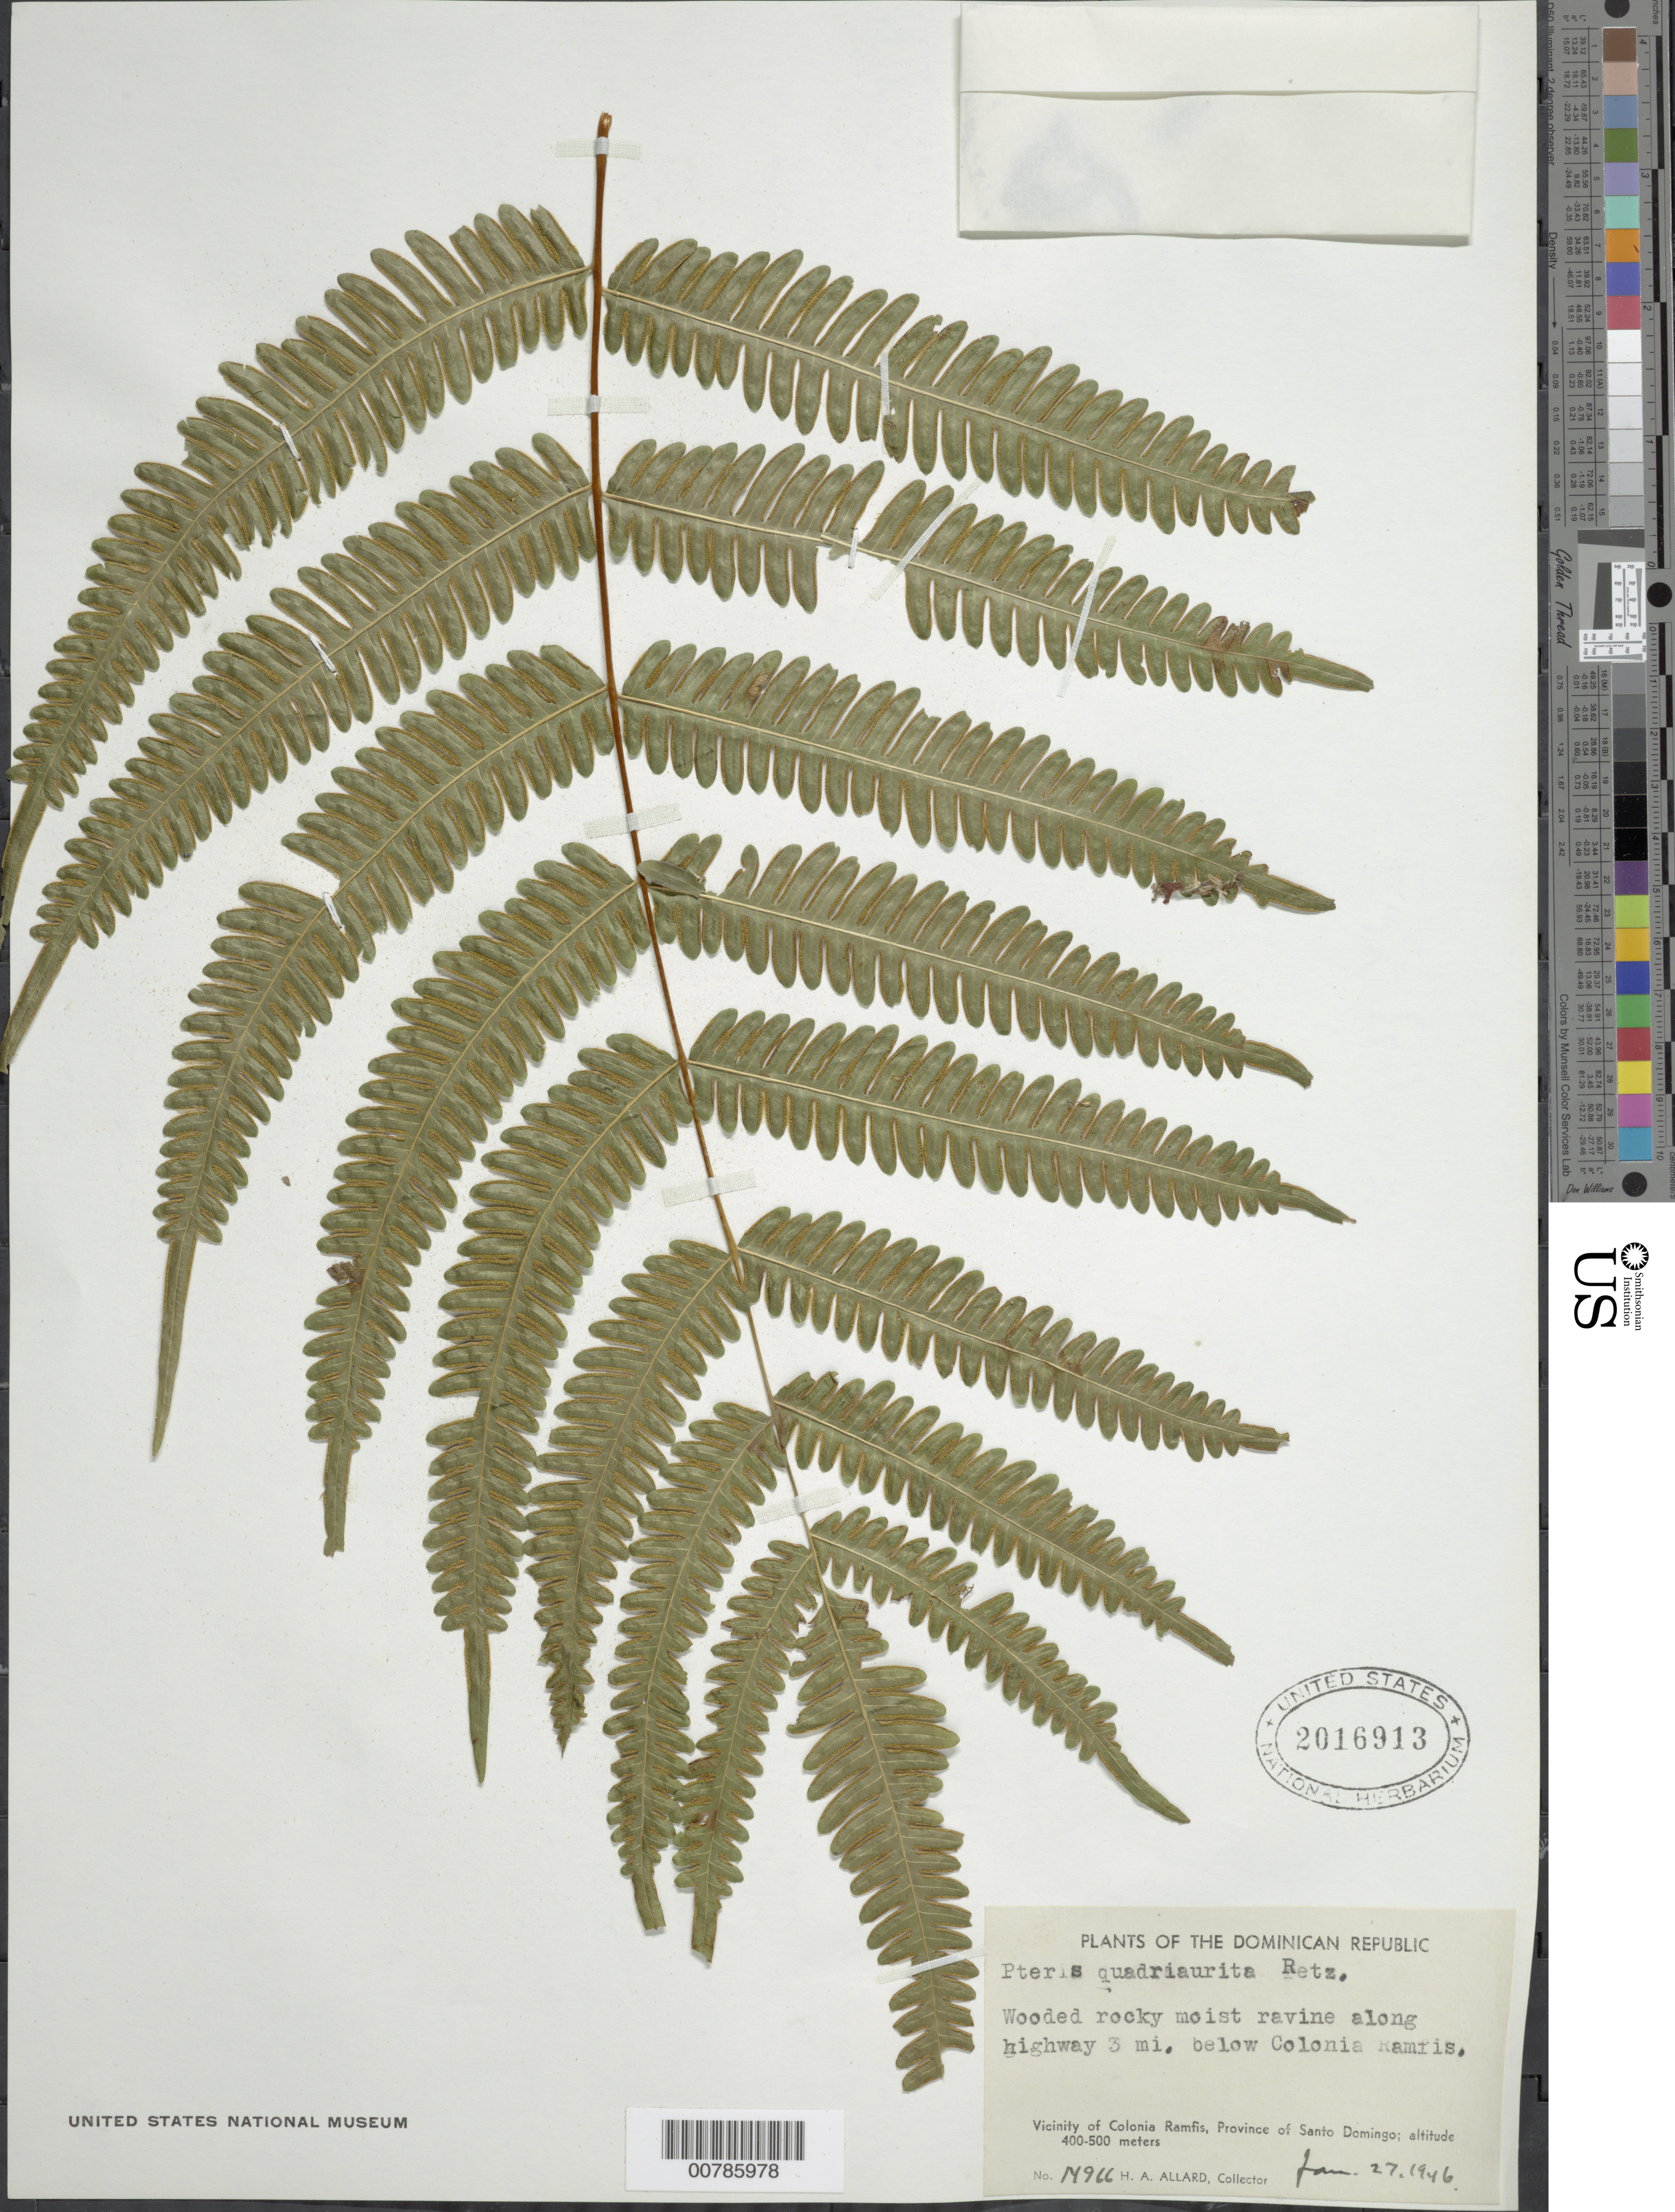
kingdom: Plantae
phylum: Tracheophyta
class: Polypodiopsida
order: Polypodiales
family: Pteridaceae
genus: Pteris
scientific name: Pteris quadriaurita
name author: Retz.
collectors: H. A. Allard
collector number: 14966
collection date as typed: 27 Jan 1946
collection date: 1946-01-27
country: Dominican Republic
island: Hispaniola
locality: Prov. Santo Domingo, Colonia Ramfis, 3 miles below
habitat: Wooded rocky moist ravine, along highway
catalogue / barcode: US 2016913